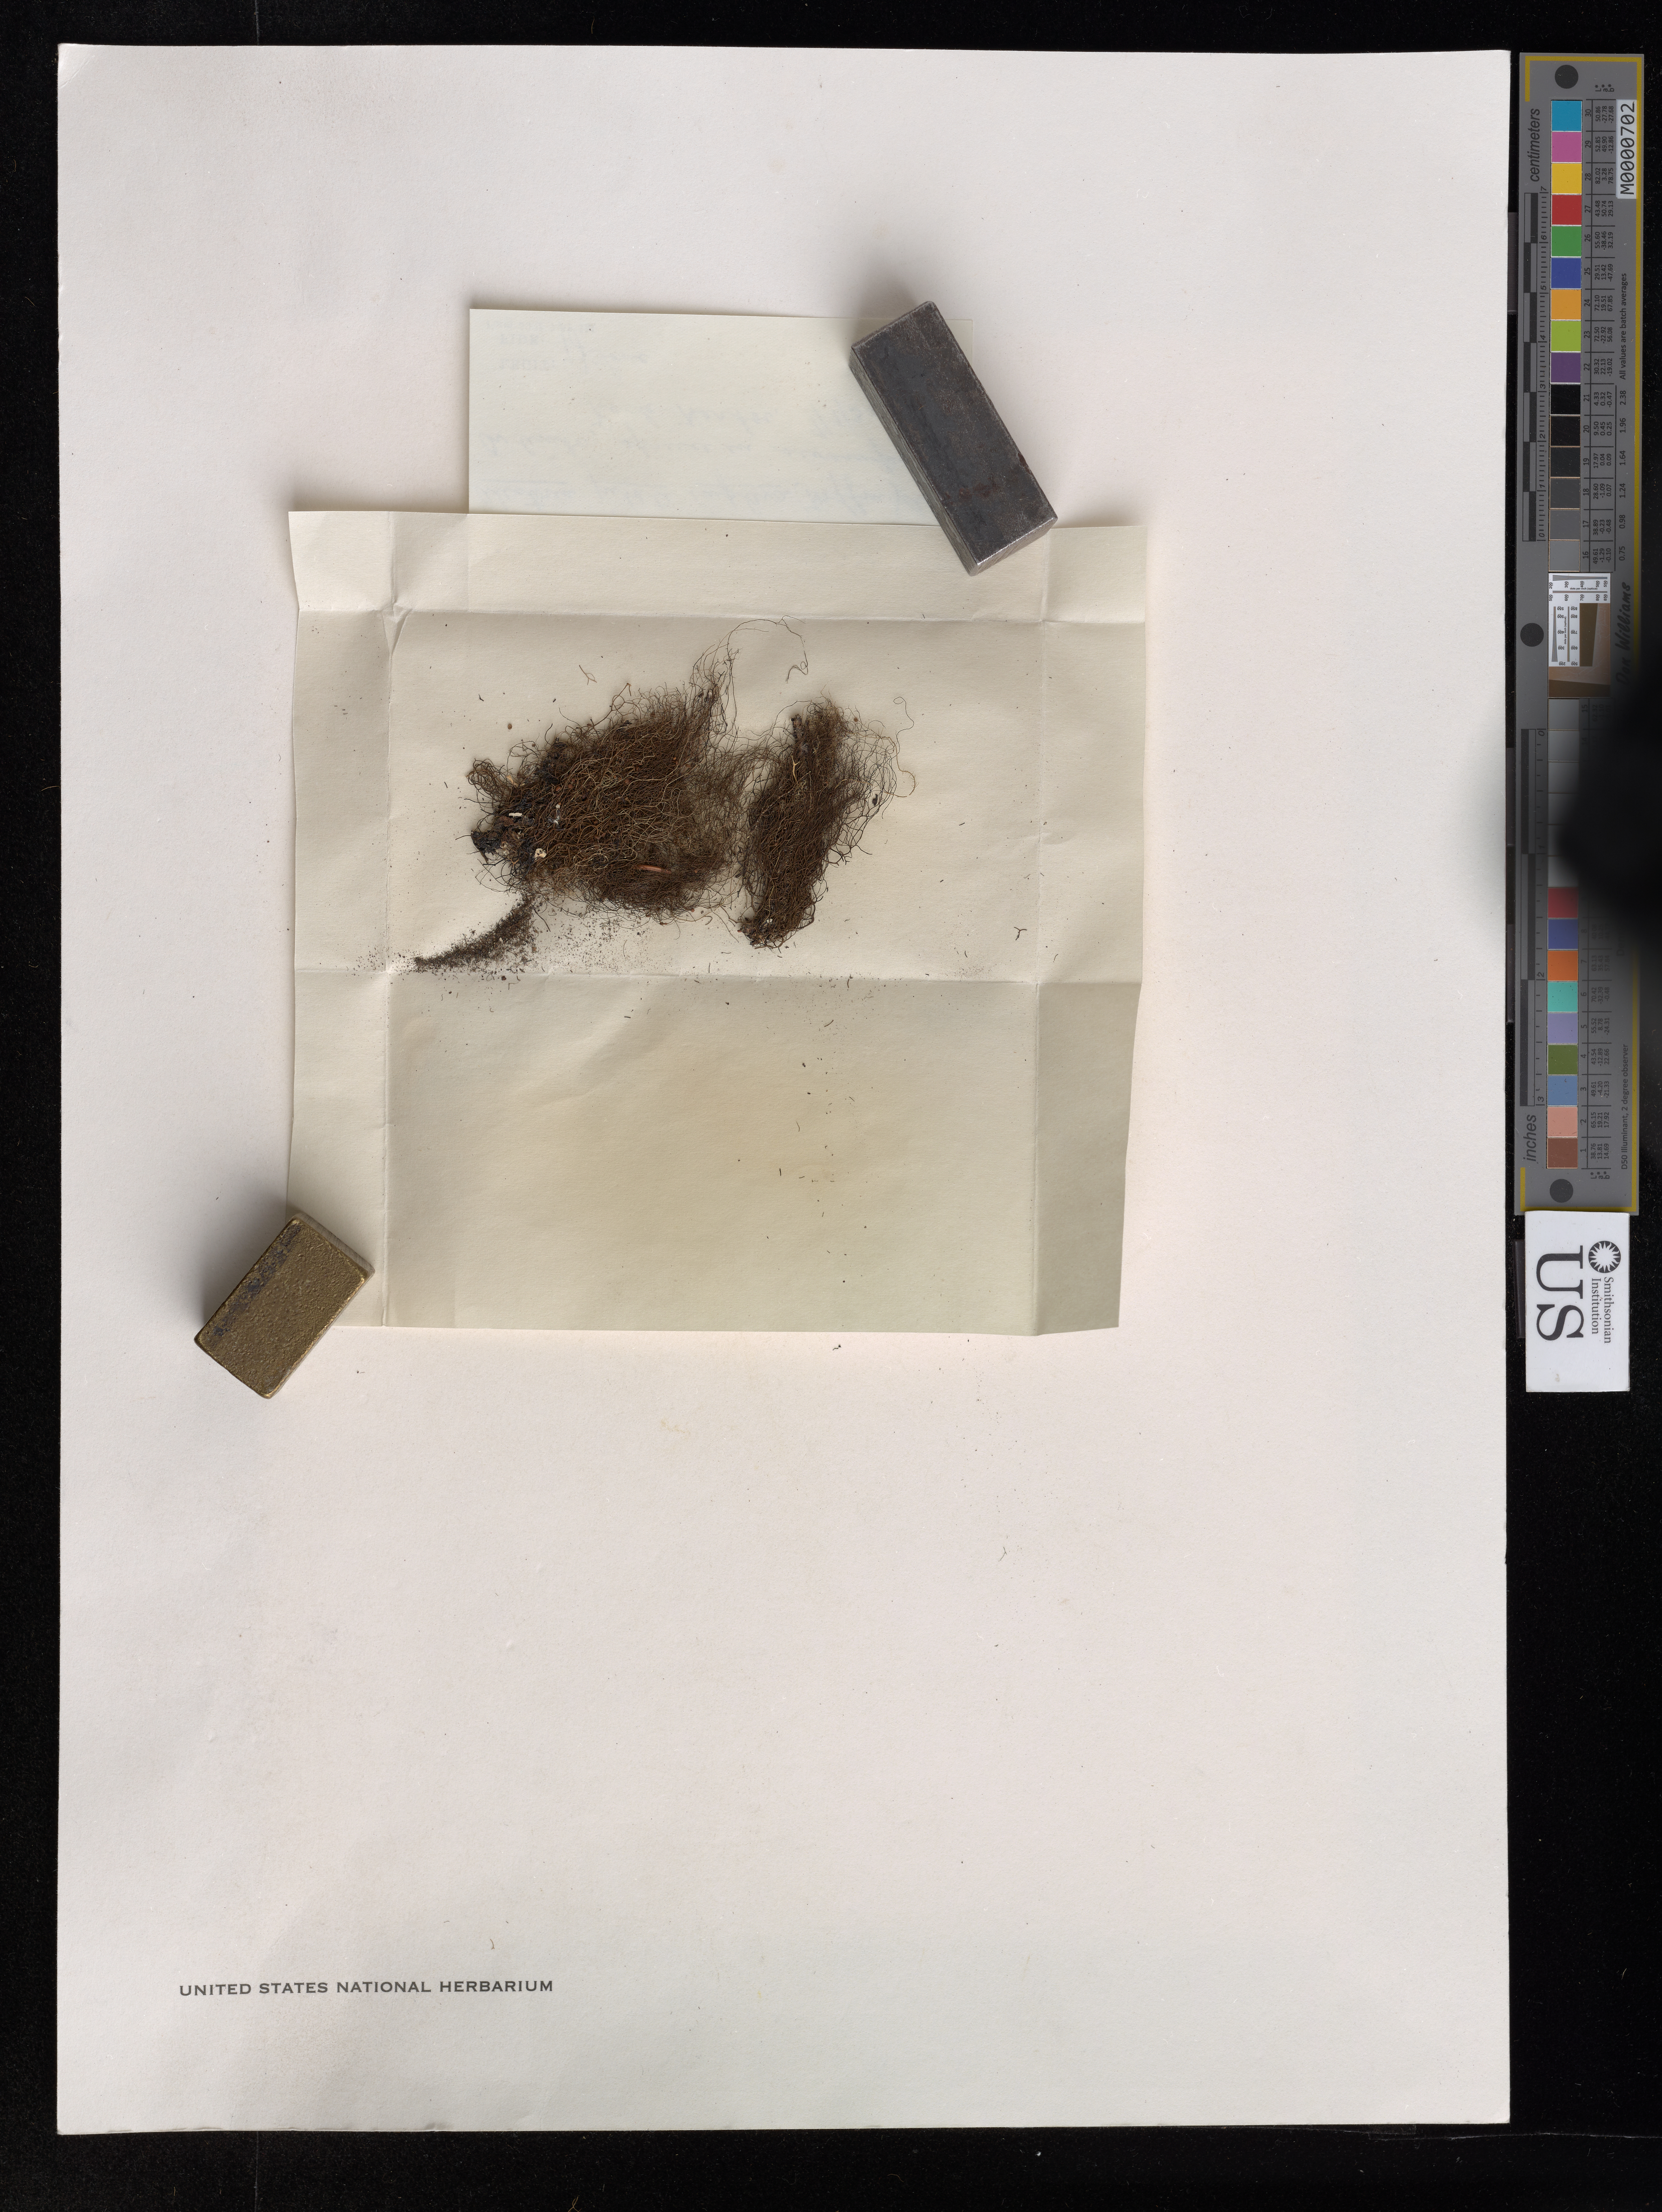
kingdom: Fungi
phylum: Ascomycota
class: Lecanoromycetes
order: Lecanorales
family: Parmeliaceae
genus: Alectoria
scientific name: Alectoria americana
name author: Motyka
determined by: Brodo, I. M.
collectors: J. L. Lowe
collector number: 90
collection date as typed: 07 Jul 1930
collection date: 1930-07-07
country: United States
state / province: Michigan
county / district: Keweenaw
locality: Rock harbor,